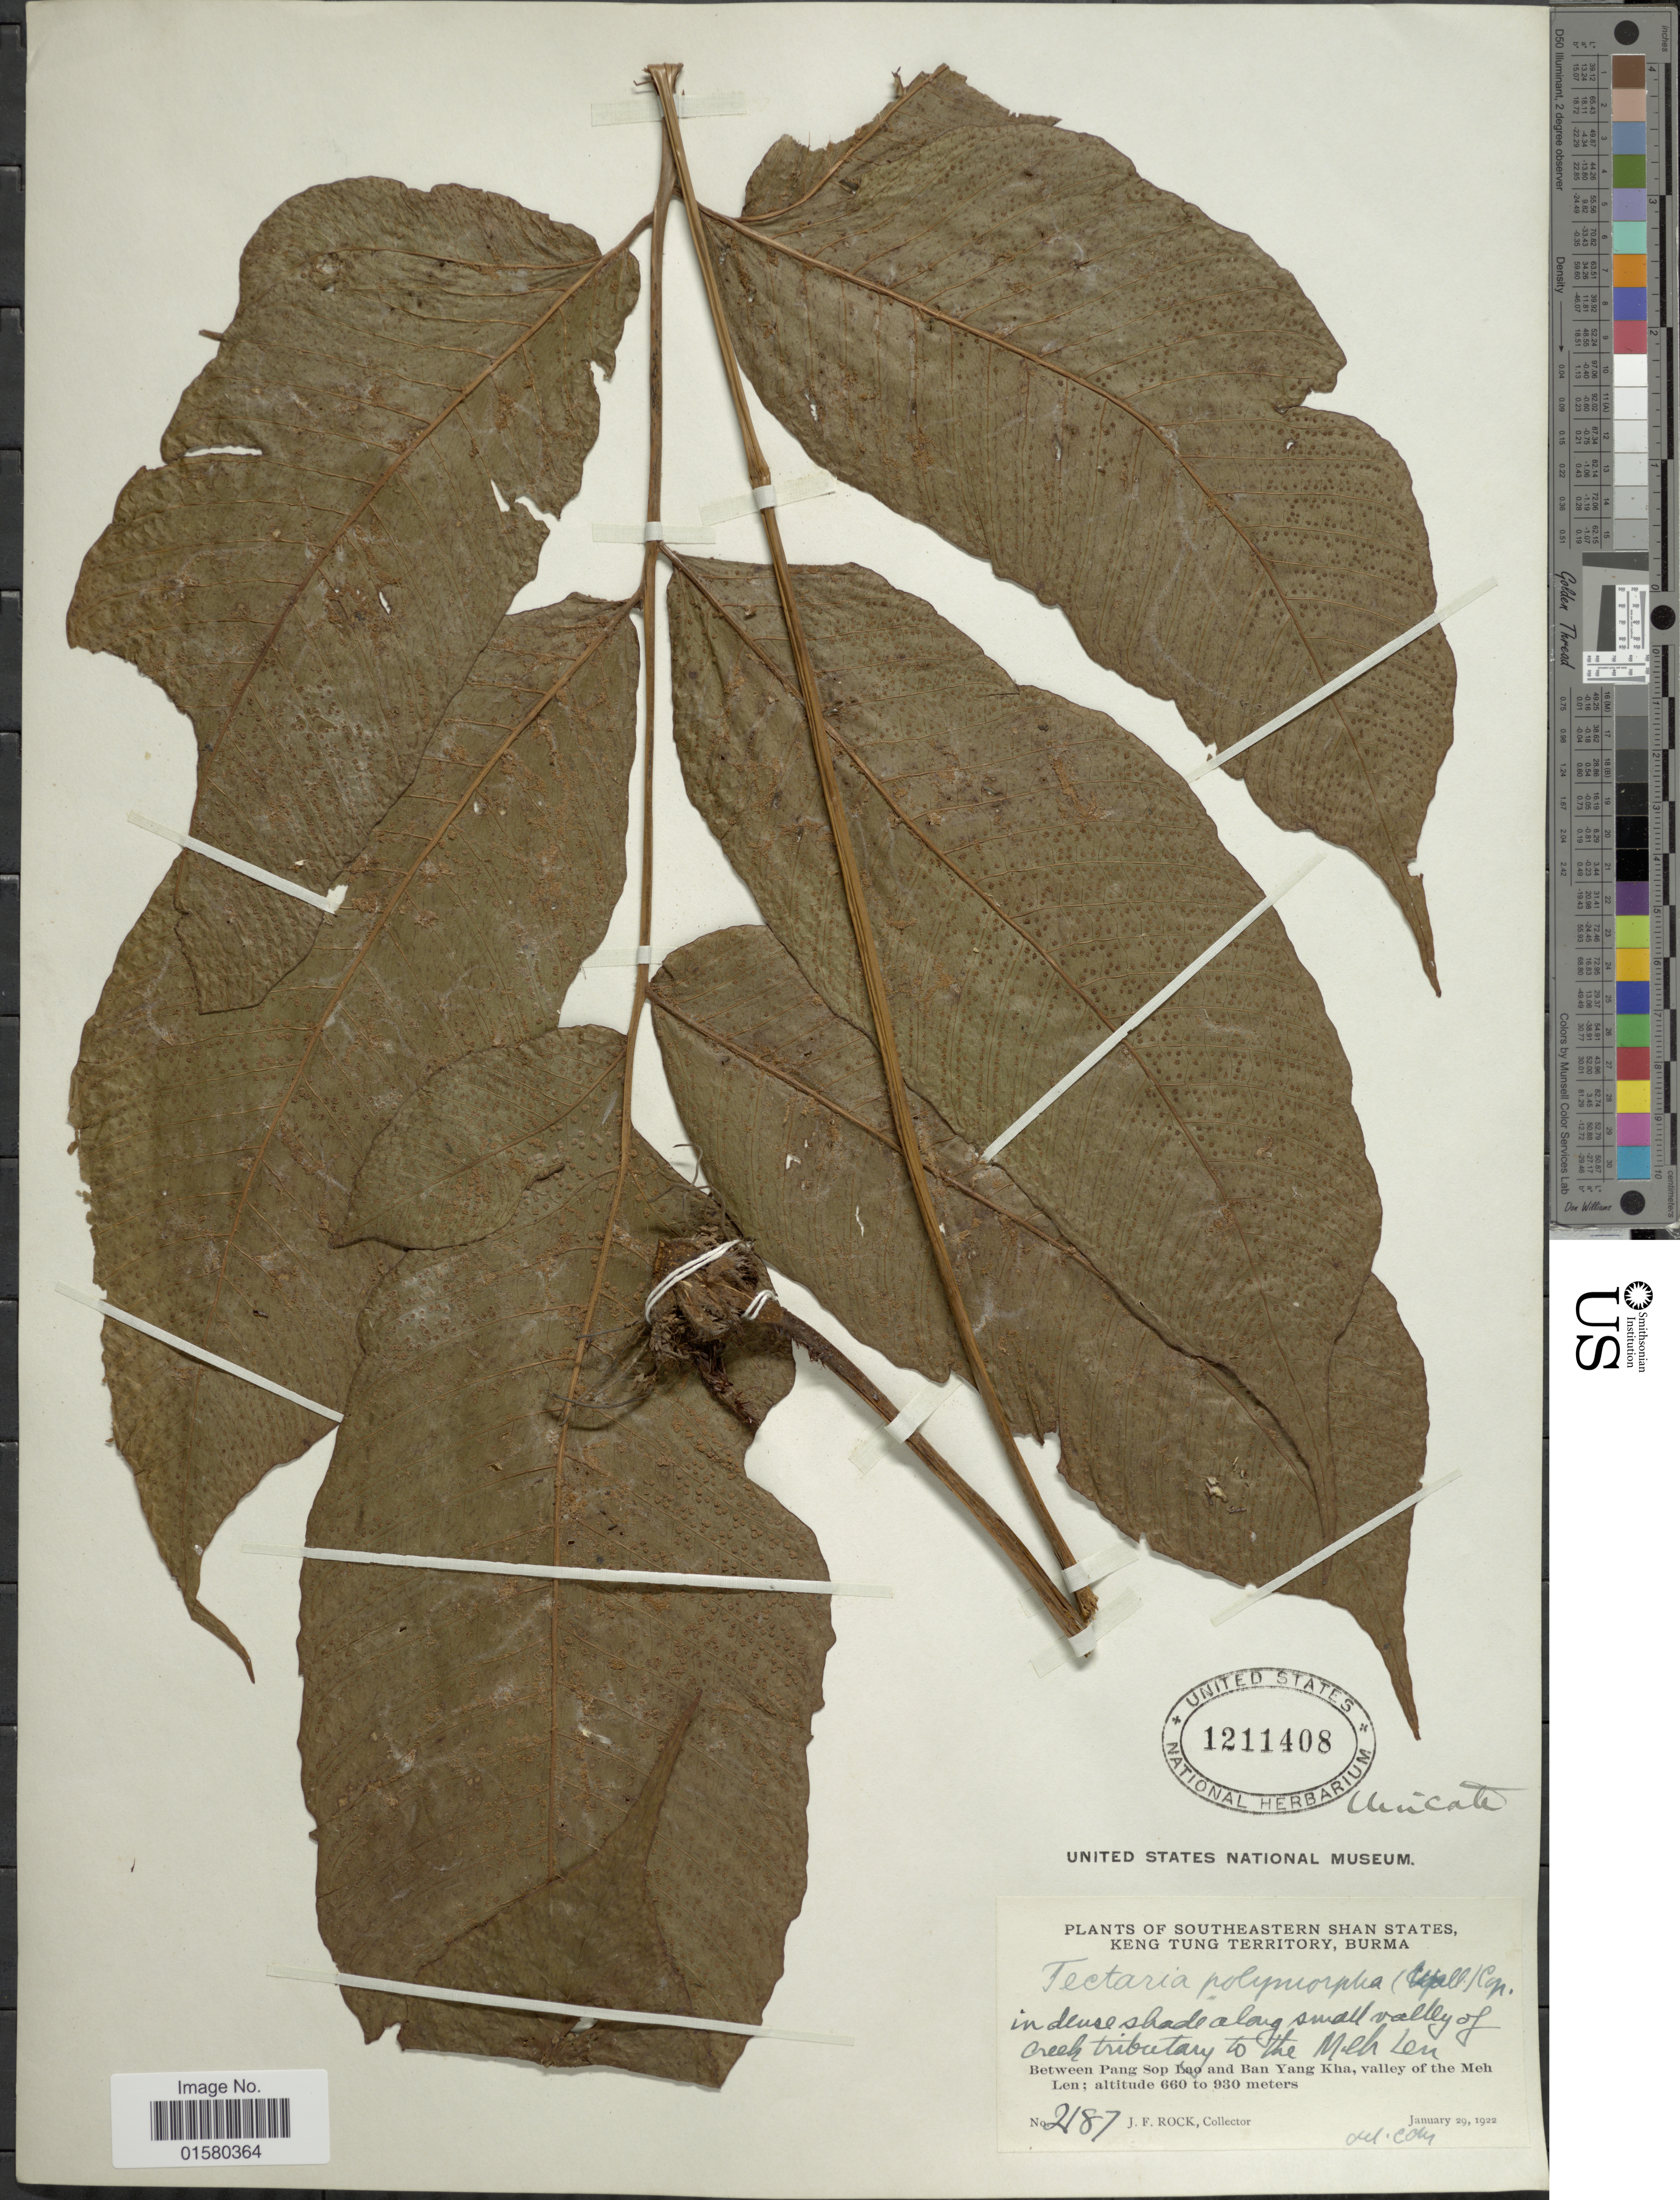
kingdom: Plantae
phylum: Tracheophyta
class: Polypodiopsida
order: Polypodiales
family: Tectariaceae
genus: Tectaria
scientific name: Tectaria polymorpha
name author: (Wall. ex Hook.) Copel.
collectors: J. Rock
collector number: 2187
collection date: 1922-01-29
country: Myanmar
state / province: Shan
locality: Southeastern Shan States, Keng Tung Territory, Burma, in dense shade along small valley of creek tributary to the Meh Len, between Pang Sop Lao and Ban Yang Kha, valley of the Meh Len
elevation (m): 660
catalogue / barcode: US 1211408